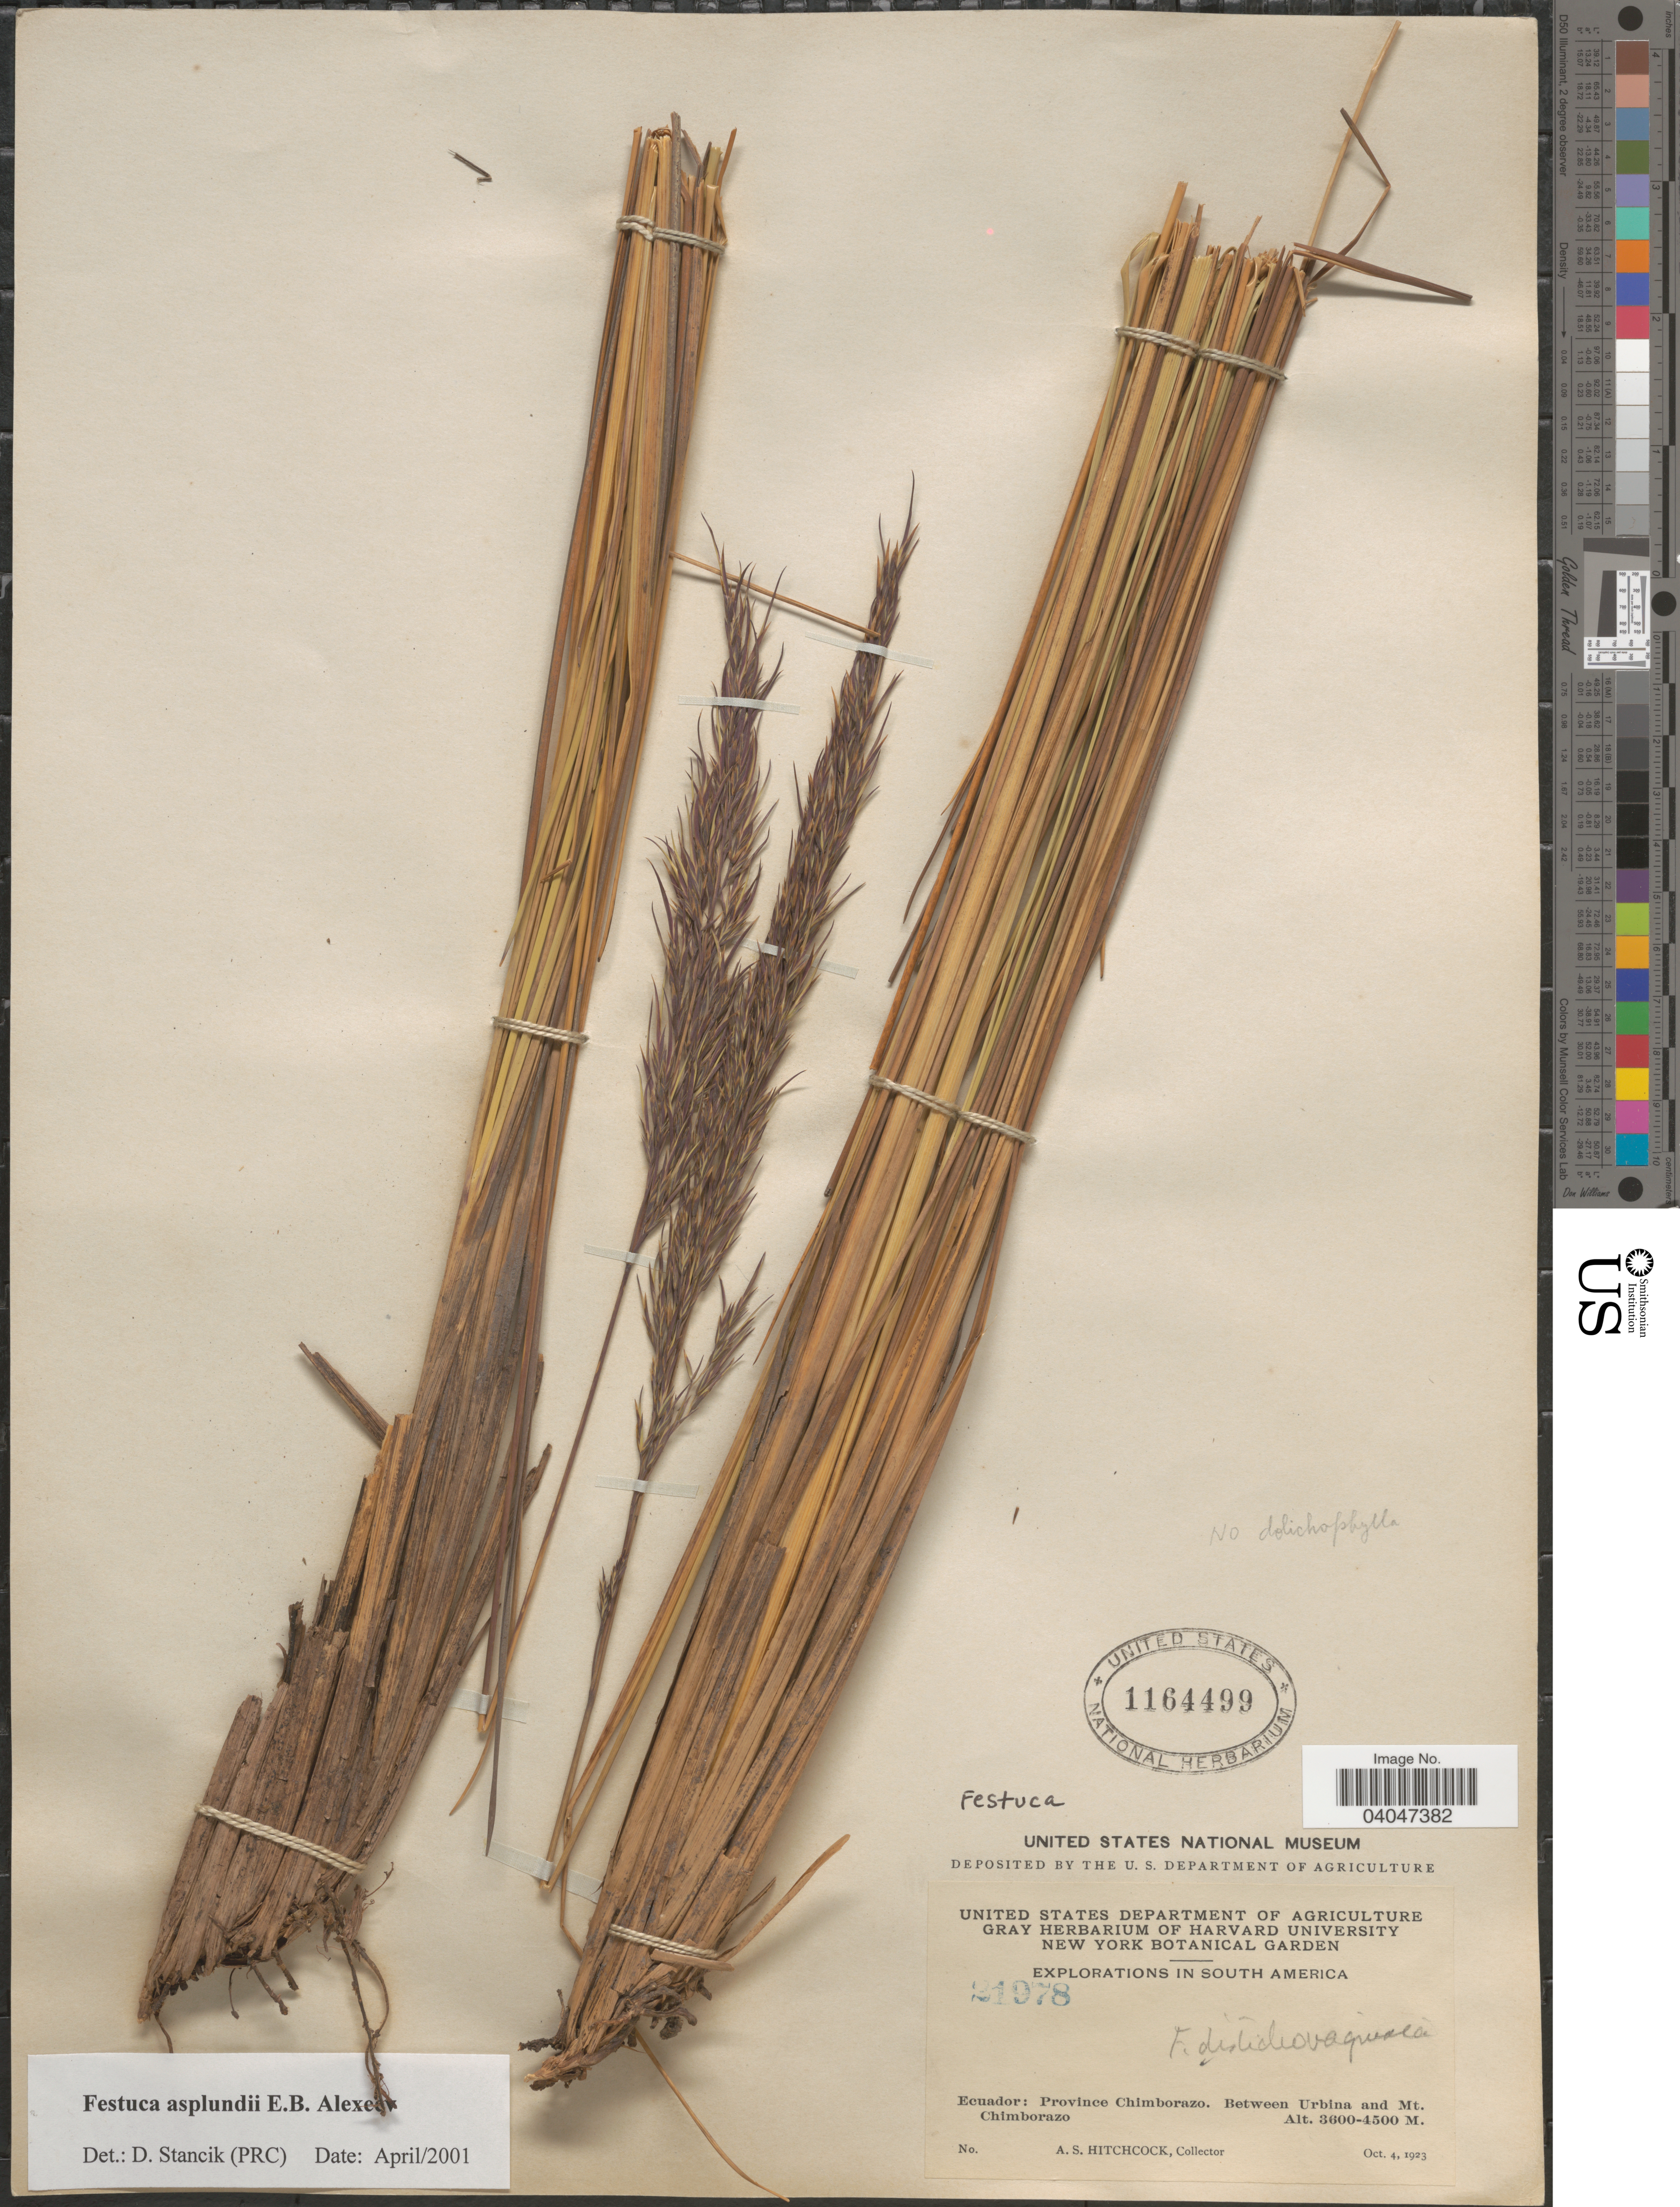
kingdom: Plantae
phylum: Tracheophyta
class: Liliopsida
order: Poales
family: Poaceae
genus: Festuca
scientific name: Festuca asplundii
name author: E.B. Alexeev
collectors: A. S. Hitchcock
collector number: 21978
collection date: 1923-10-04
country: Ecuador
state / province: Chimborazo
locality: Between Urbina and Mt. Chimborazo.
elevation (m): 3600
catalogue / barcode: US 1164499